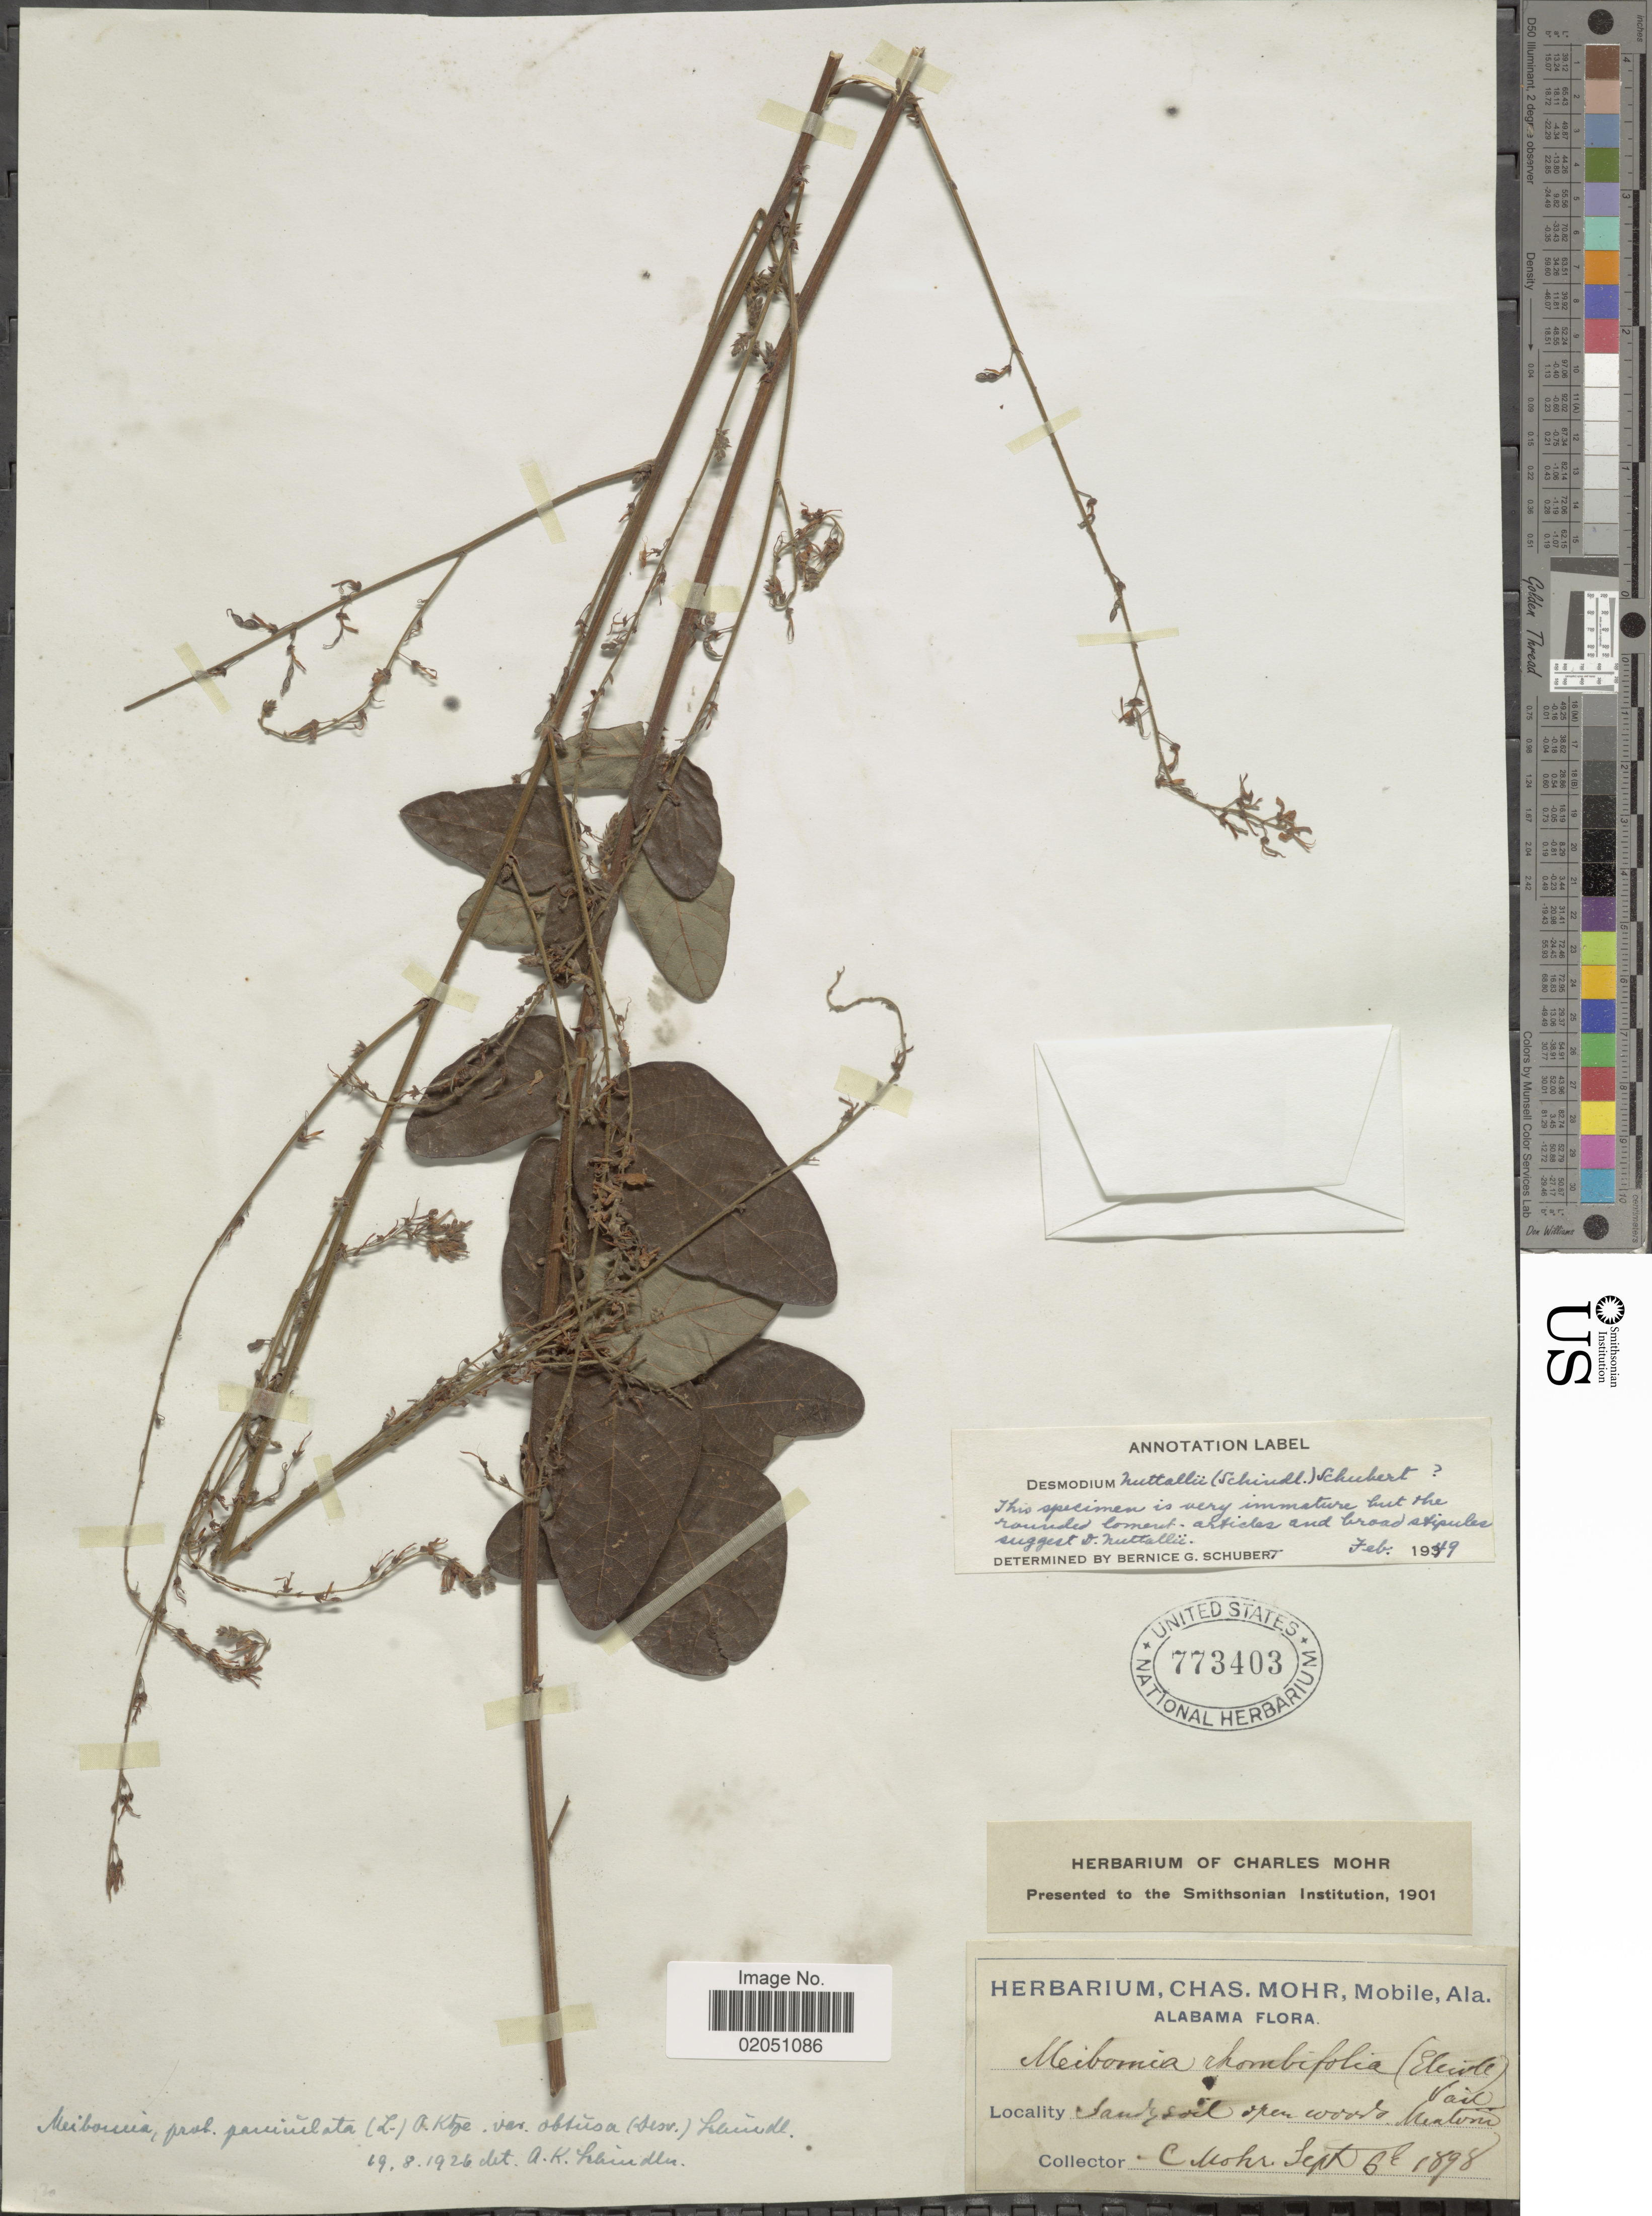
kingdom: Plantae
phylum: Tracheophyta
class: Magnoliopsida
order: Fabales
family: Fabaceae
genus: Desmodium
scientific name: Desmodium nuttallii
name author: (Schindl.) B.G. Schub.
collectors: C. T. Mohr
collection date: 1898-09-06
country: United States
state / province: Alabama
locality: Sandy soil open woods. Mentone.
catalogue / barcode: US 773403